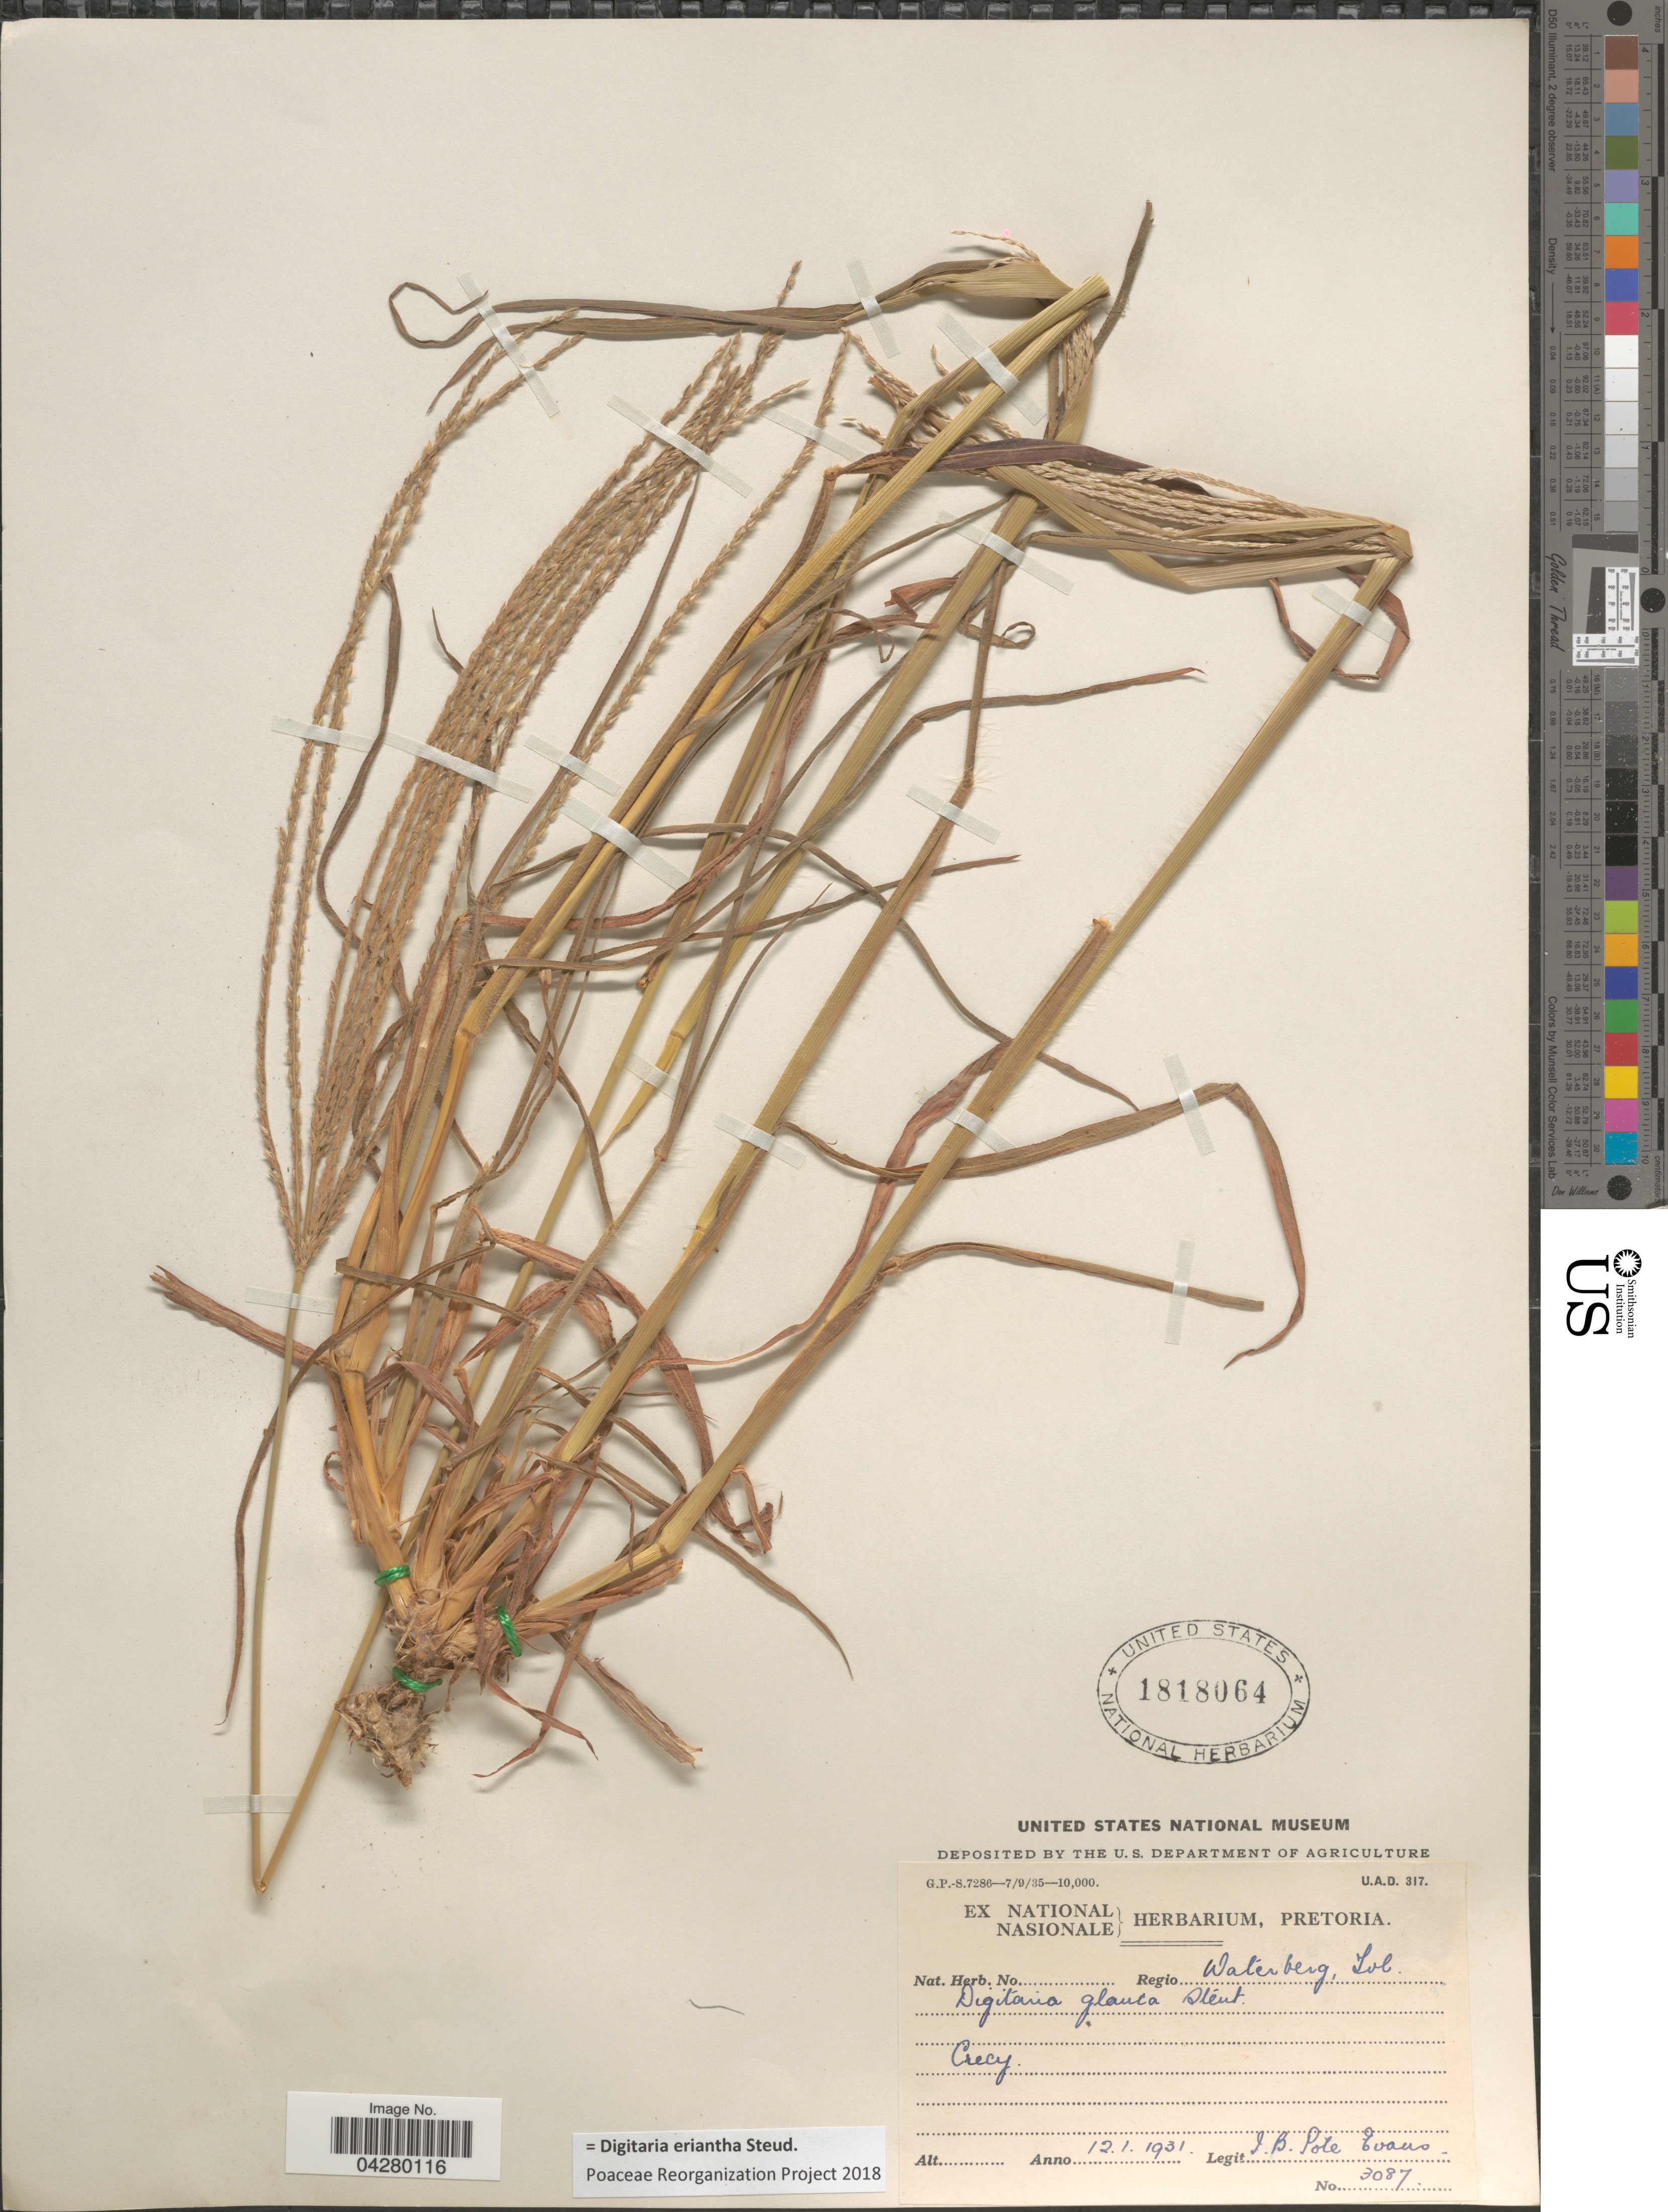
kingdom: Plantae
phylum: Tracheophyta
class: Liliopsida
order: Poales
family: Poaceae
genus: Digitaria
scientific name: Digitaria eriantha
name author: Steud.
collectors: I. B. Pole-Evans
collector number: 3087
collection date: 1931-01-12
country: South Africa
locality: Regio Waterberg, Tvl. Crecy.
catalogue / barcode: US 1818064